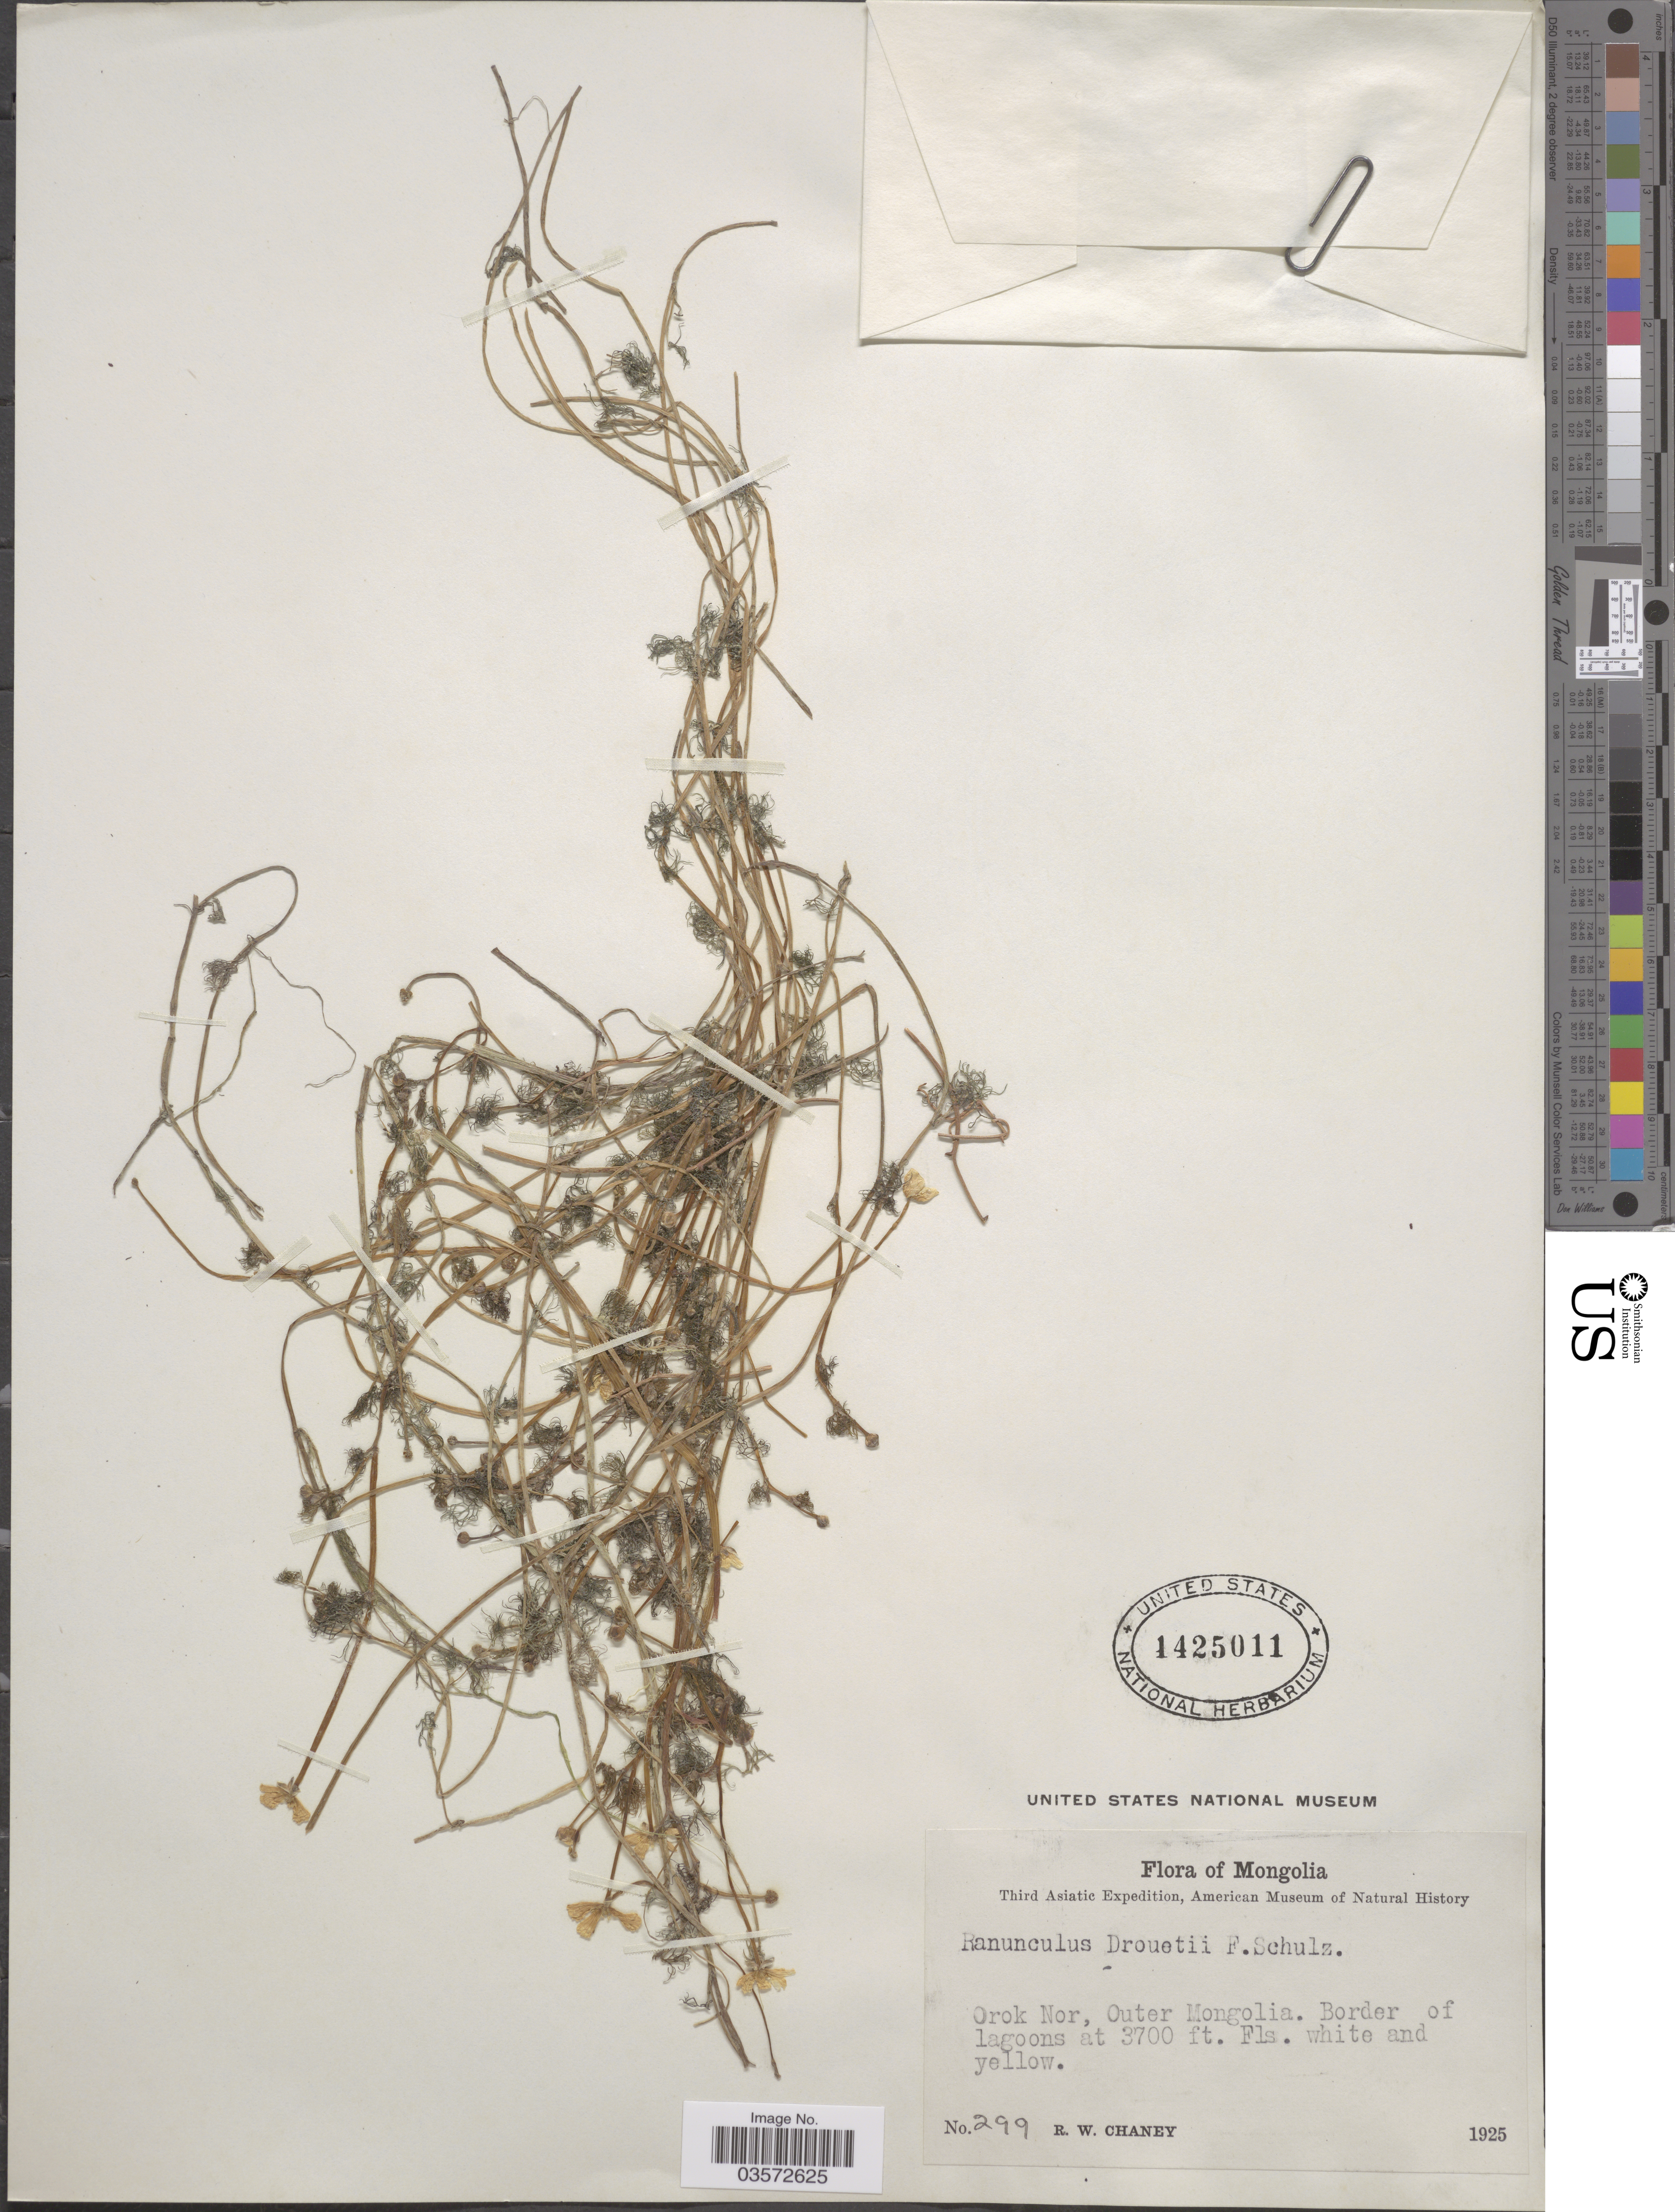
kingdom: Plantae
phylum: Tracheophyta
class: Magnoliopsida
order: Ranunculales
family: Ranunculaceae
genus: Ranunculus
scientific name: Ranunculus flaccidus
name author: Hook. f. & Thomson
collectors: R. Chaney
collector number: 299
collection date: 1925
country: Mongolia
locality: Orok Nor, Outer Mongolia. Border of lagoons. Fls.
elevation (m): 1128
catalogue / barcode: US 1425011